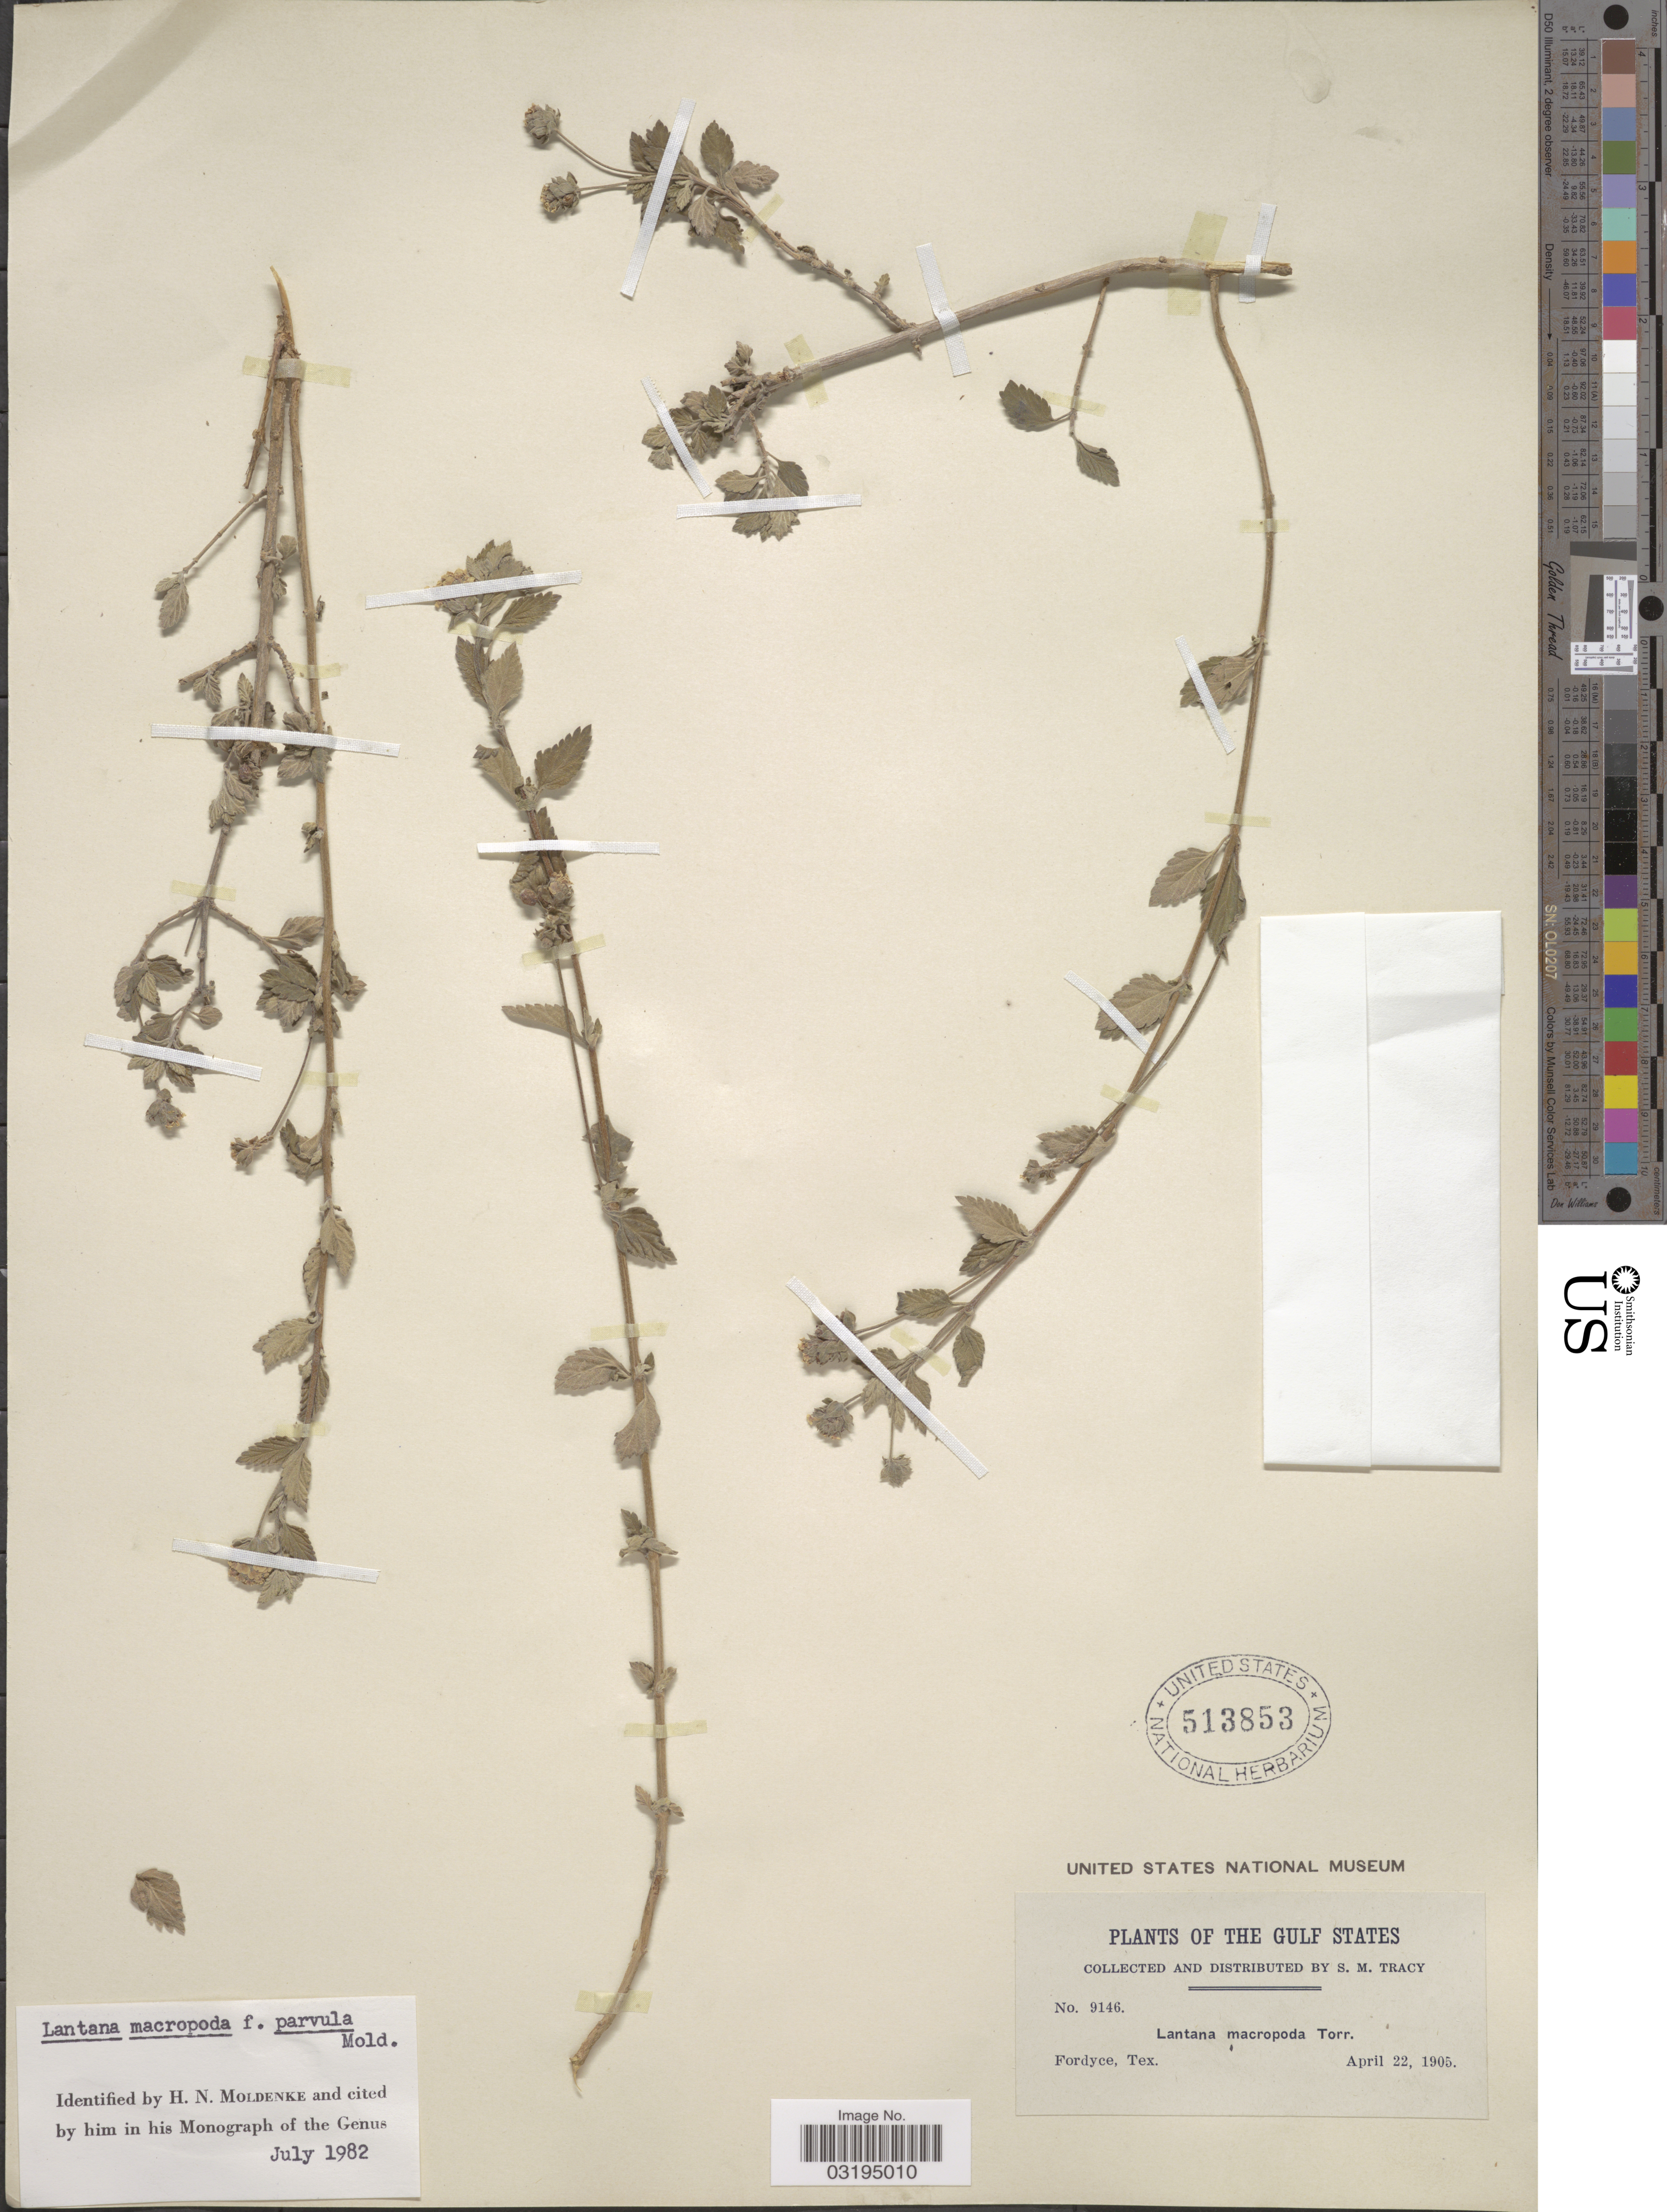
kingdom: Plantae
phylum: Tracheophyta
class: Magnoliopsida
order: Lamiales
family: Verbenaceae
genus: Lantana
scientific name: Lantana macropoda f. parvula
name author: Moldenke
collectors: S. M. Tracy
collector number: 9146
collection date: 1905-04-22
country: United States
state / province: Texas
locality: The Gulf States, Fordyce.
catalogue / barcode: US 513853